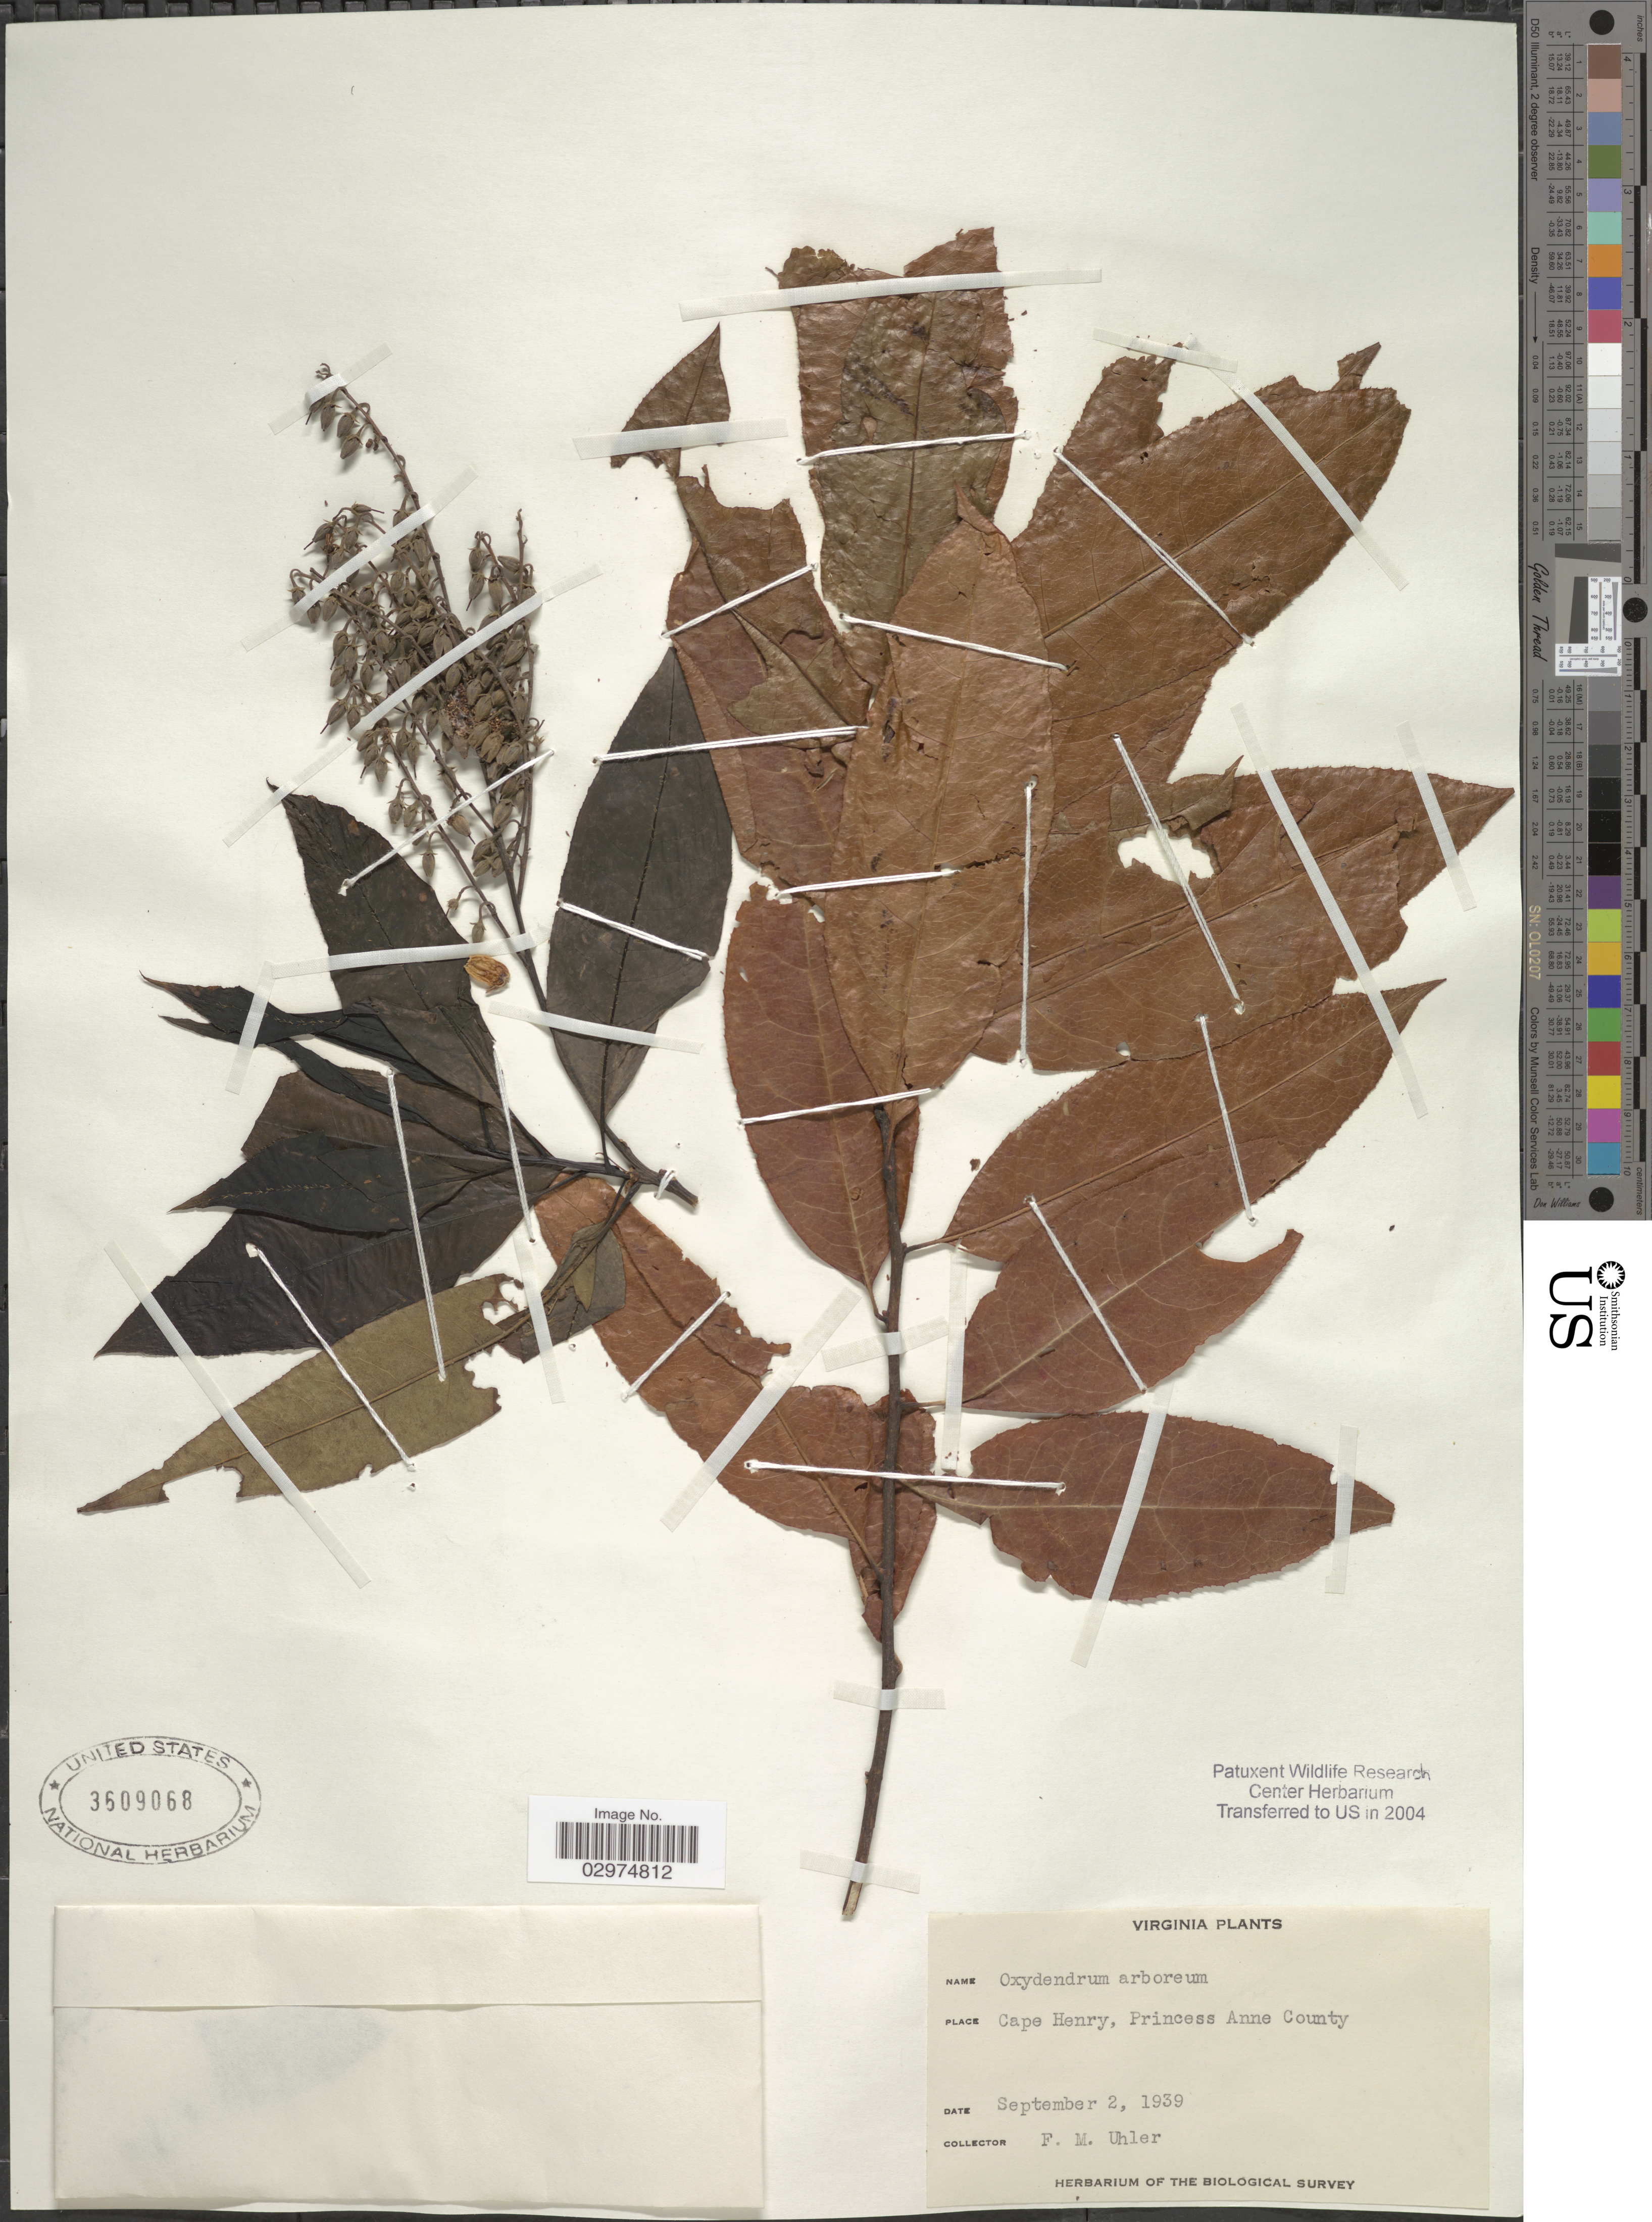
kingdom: Plantae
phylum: Tracheophyta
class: Magnoliopsida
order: Ericales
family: Ericaceae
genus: Oxydendrum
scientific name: Oxydendrum arboreum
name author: (L.) DC.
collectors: F. M. Uhler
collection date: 1939-09-02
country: United States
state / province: Virginia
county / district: City of Virginia Beach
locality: Cape Henry, Princess Anne County.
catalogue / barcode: US 3609068